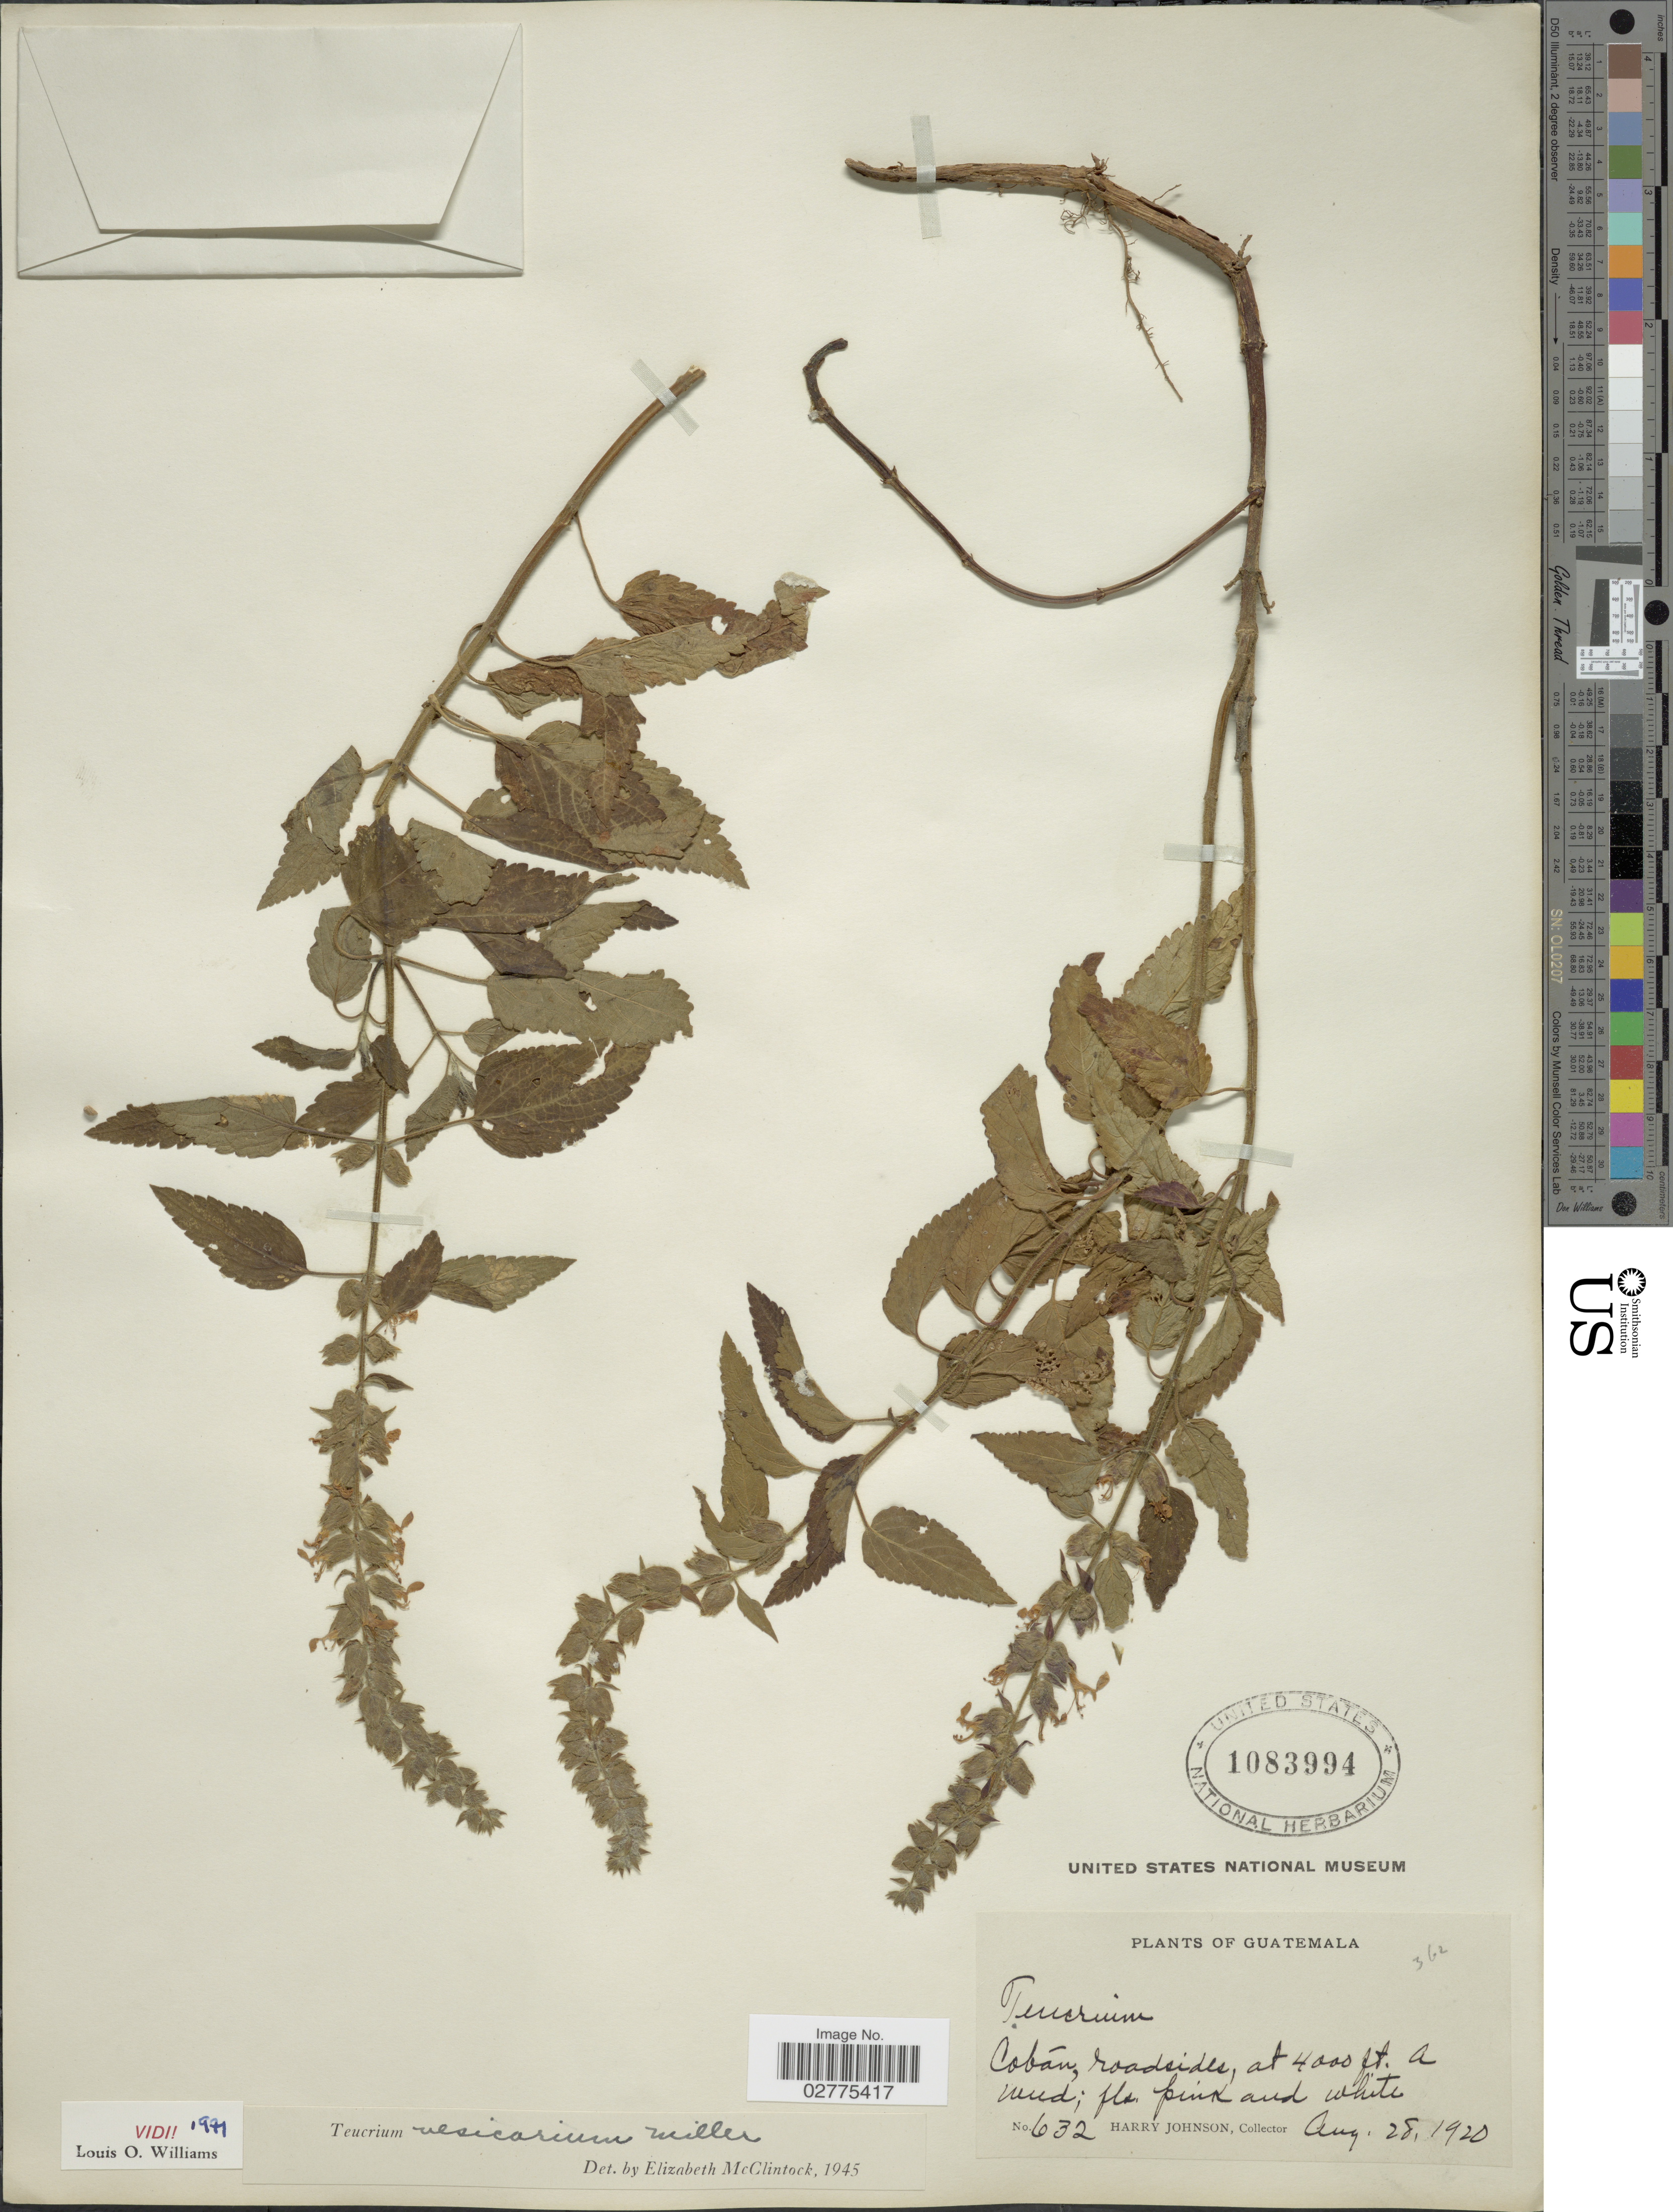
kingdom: Plantae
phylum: Tracheophyta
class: Magnoliopsida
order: Lamiales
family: Lamiaceae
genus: Teucrium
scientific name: Teucrium vesicarium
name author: Mill.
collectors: H. Johnson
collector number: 632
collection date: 1920-08-28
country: Guatemala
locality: Cobán.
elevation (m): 1219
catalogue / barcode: US 1083994